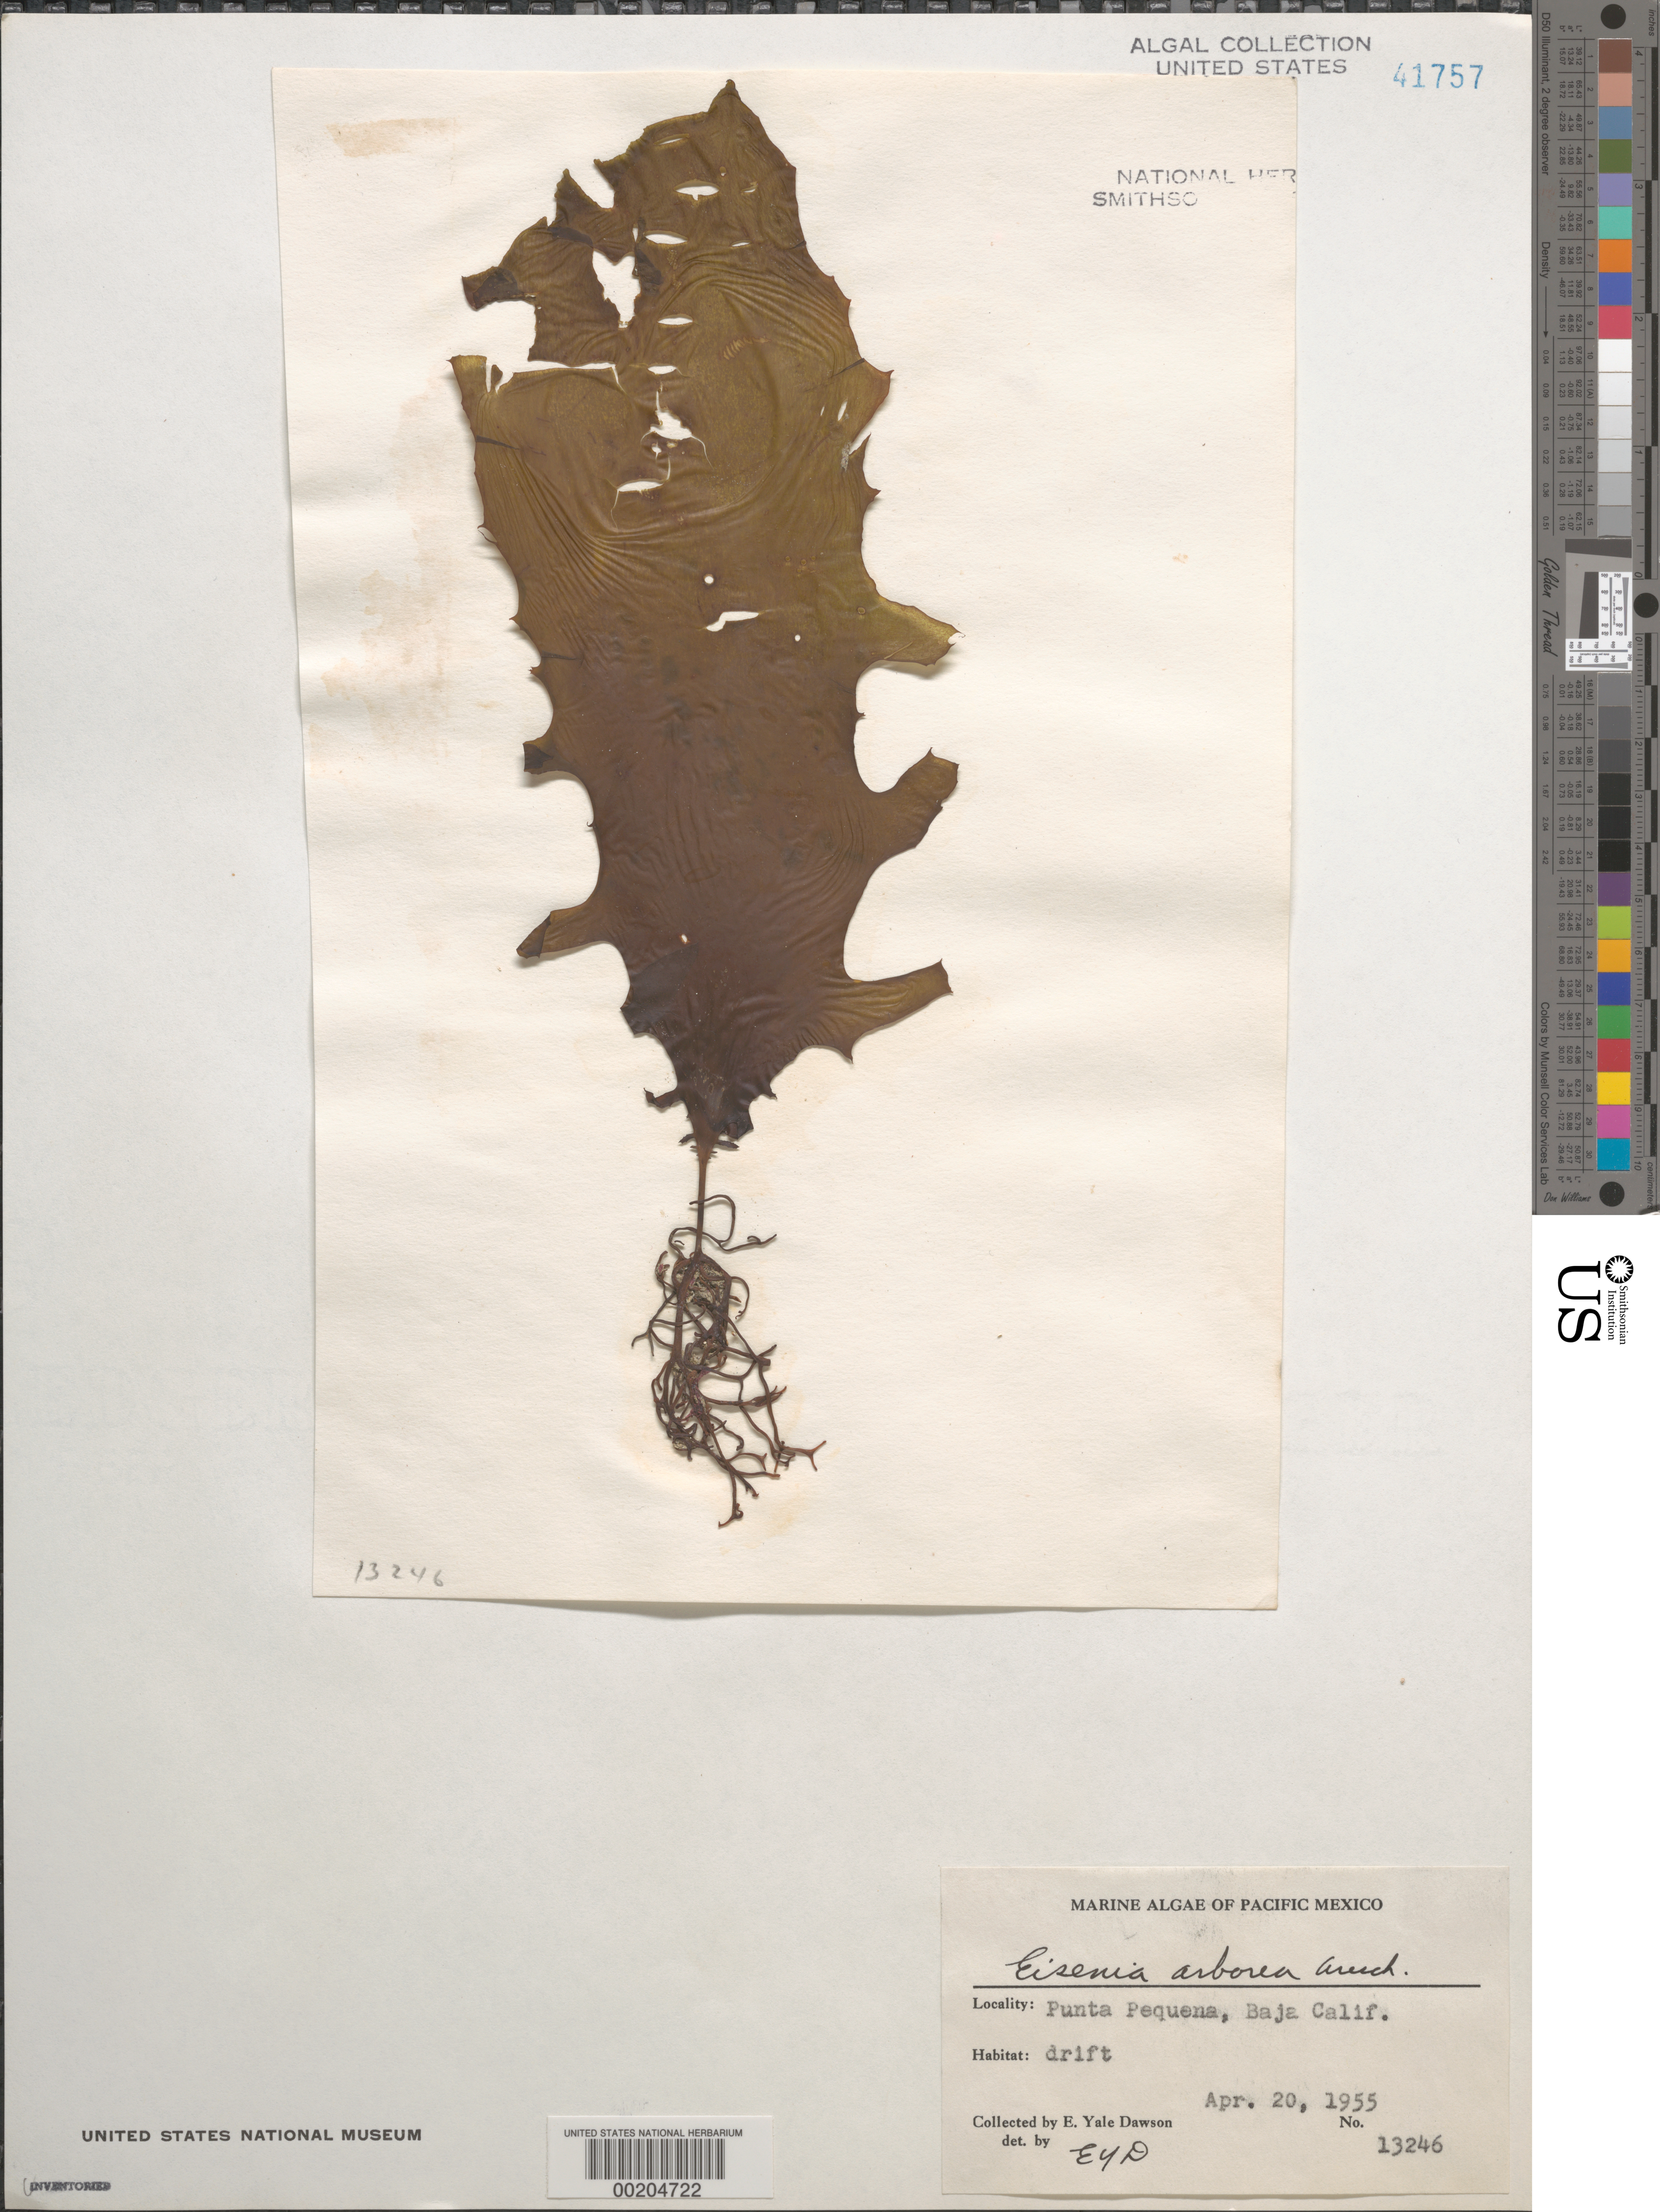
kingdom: Chromista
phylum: Ochrophyta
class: Phaeophyceae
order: Laminariales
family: Lessoniaceae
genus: Eisenia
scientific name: Eisenia arborea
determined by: Dawson, E. Y.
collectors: E. Y. Dawson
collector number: EYD 13246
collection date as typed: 20 Apr 1955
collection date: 1955-04-20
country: Mexico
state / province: Baja California Sur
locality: Punta Pequena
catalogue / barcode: US 41757